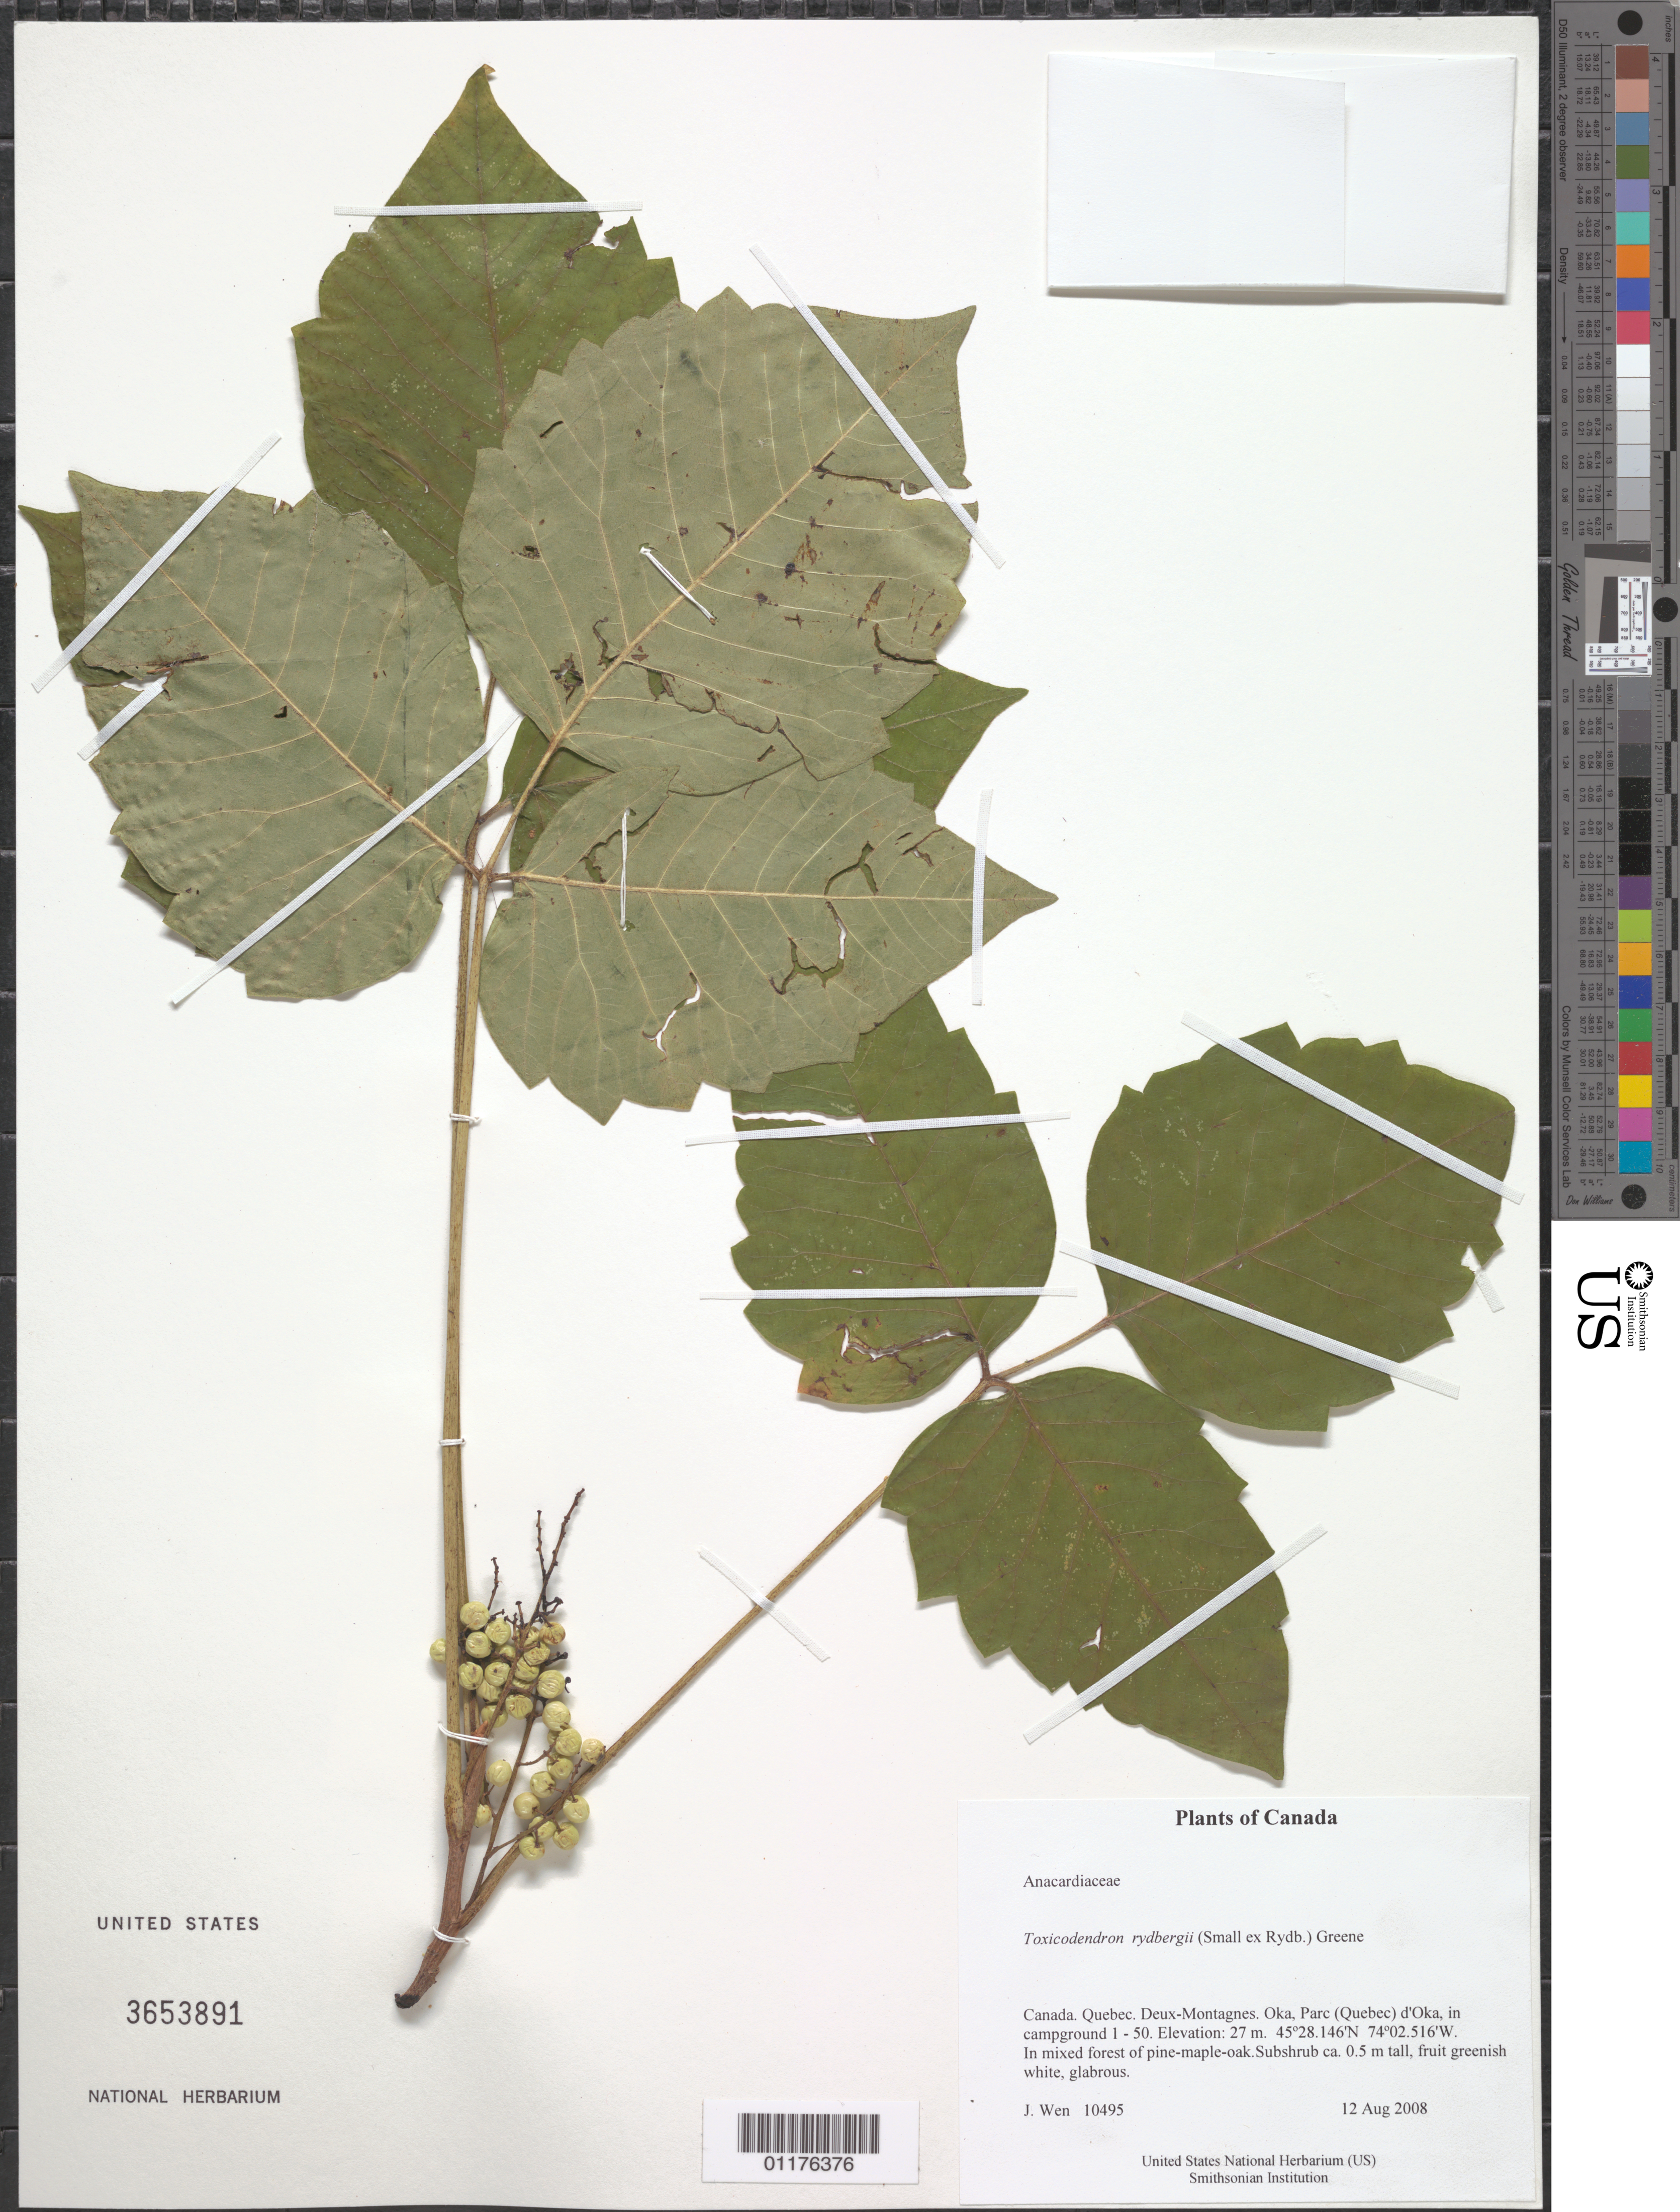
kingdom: Plantae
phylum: Tracheophyta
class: Magnoliopsida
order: Sapindales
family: Anacardiaceae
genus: Toxicodendron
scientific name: Toxicodendron rydbergii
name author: (Small ex Rydb.) Greene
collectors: J. Wen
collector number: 10495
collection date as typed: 12 Aug 2008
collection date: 2008-08-12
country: Canada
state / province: Quebec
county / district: Deux-Montagnes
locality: Oka, Parc (Quebec) d'Oka, in campground 1 - 50.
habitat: In mixed forest of pine-maple-oak.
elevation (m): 27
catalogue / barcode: US 3653891